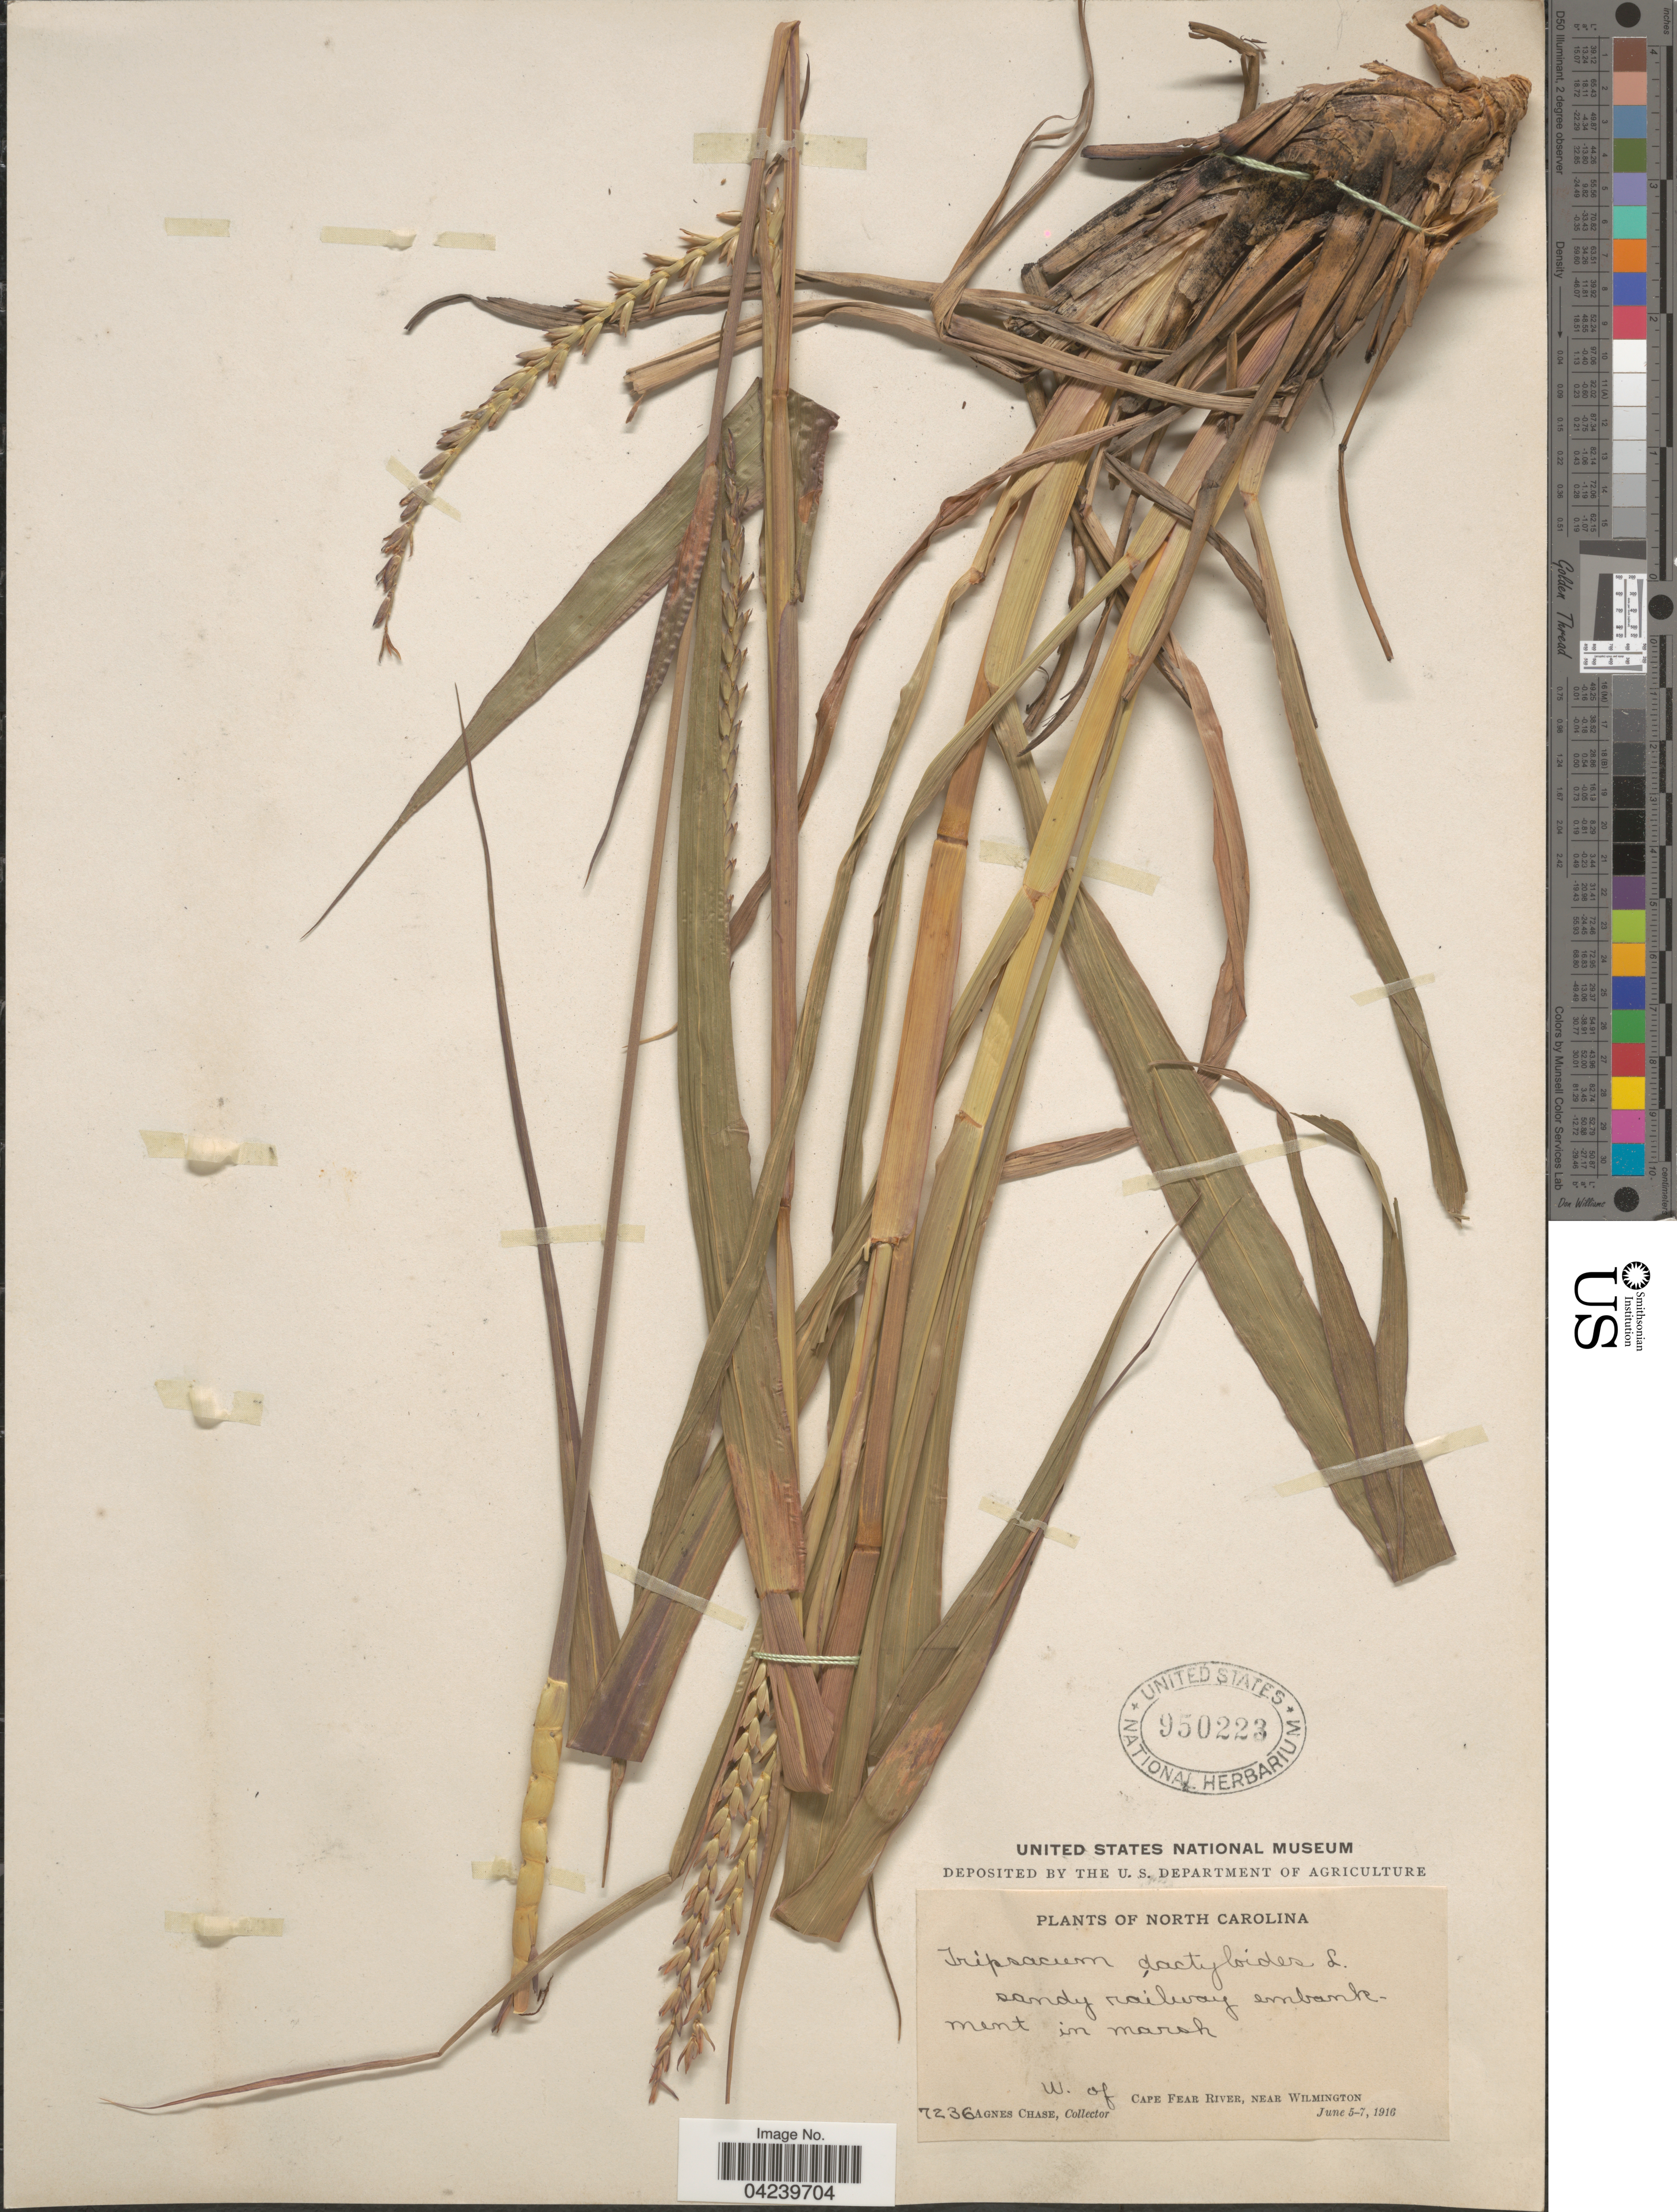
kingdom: Plantae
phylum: Tracheophyta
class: Liliopsida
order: Poales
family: Poaceae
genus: Tripsacum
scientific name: Tripsacum dactyloides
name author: (L.) L.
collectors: A. Chase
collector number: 7236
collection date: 1916-06-05/1916-06-07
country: United States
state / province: North Carolina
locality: Sandy railway embankment in marsh. W. of Cape Fear River, Near Wilmington.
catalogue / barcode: US 950223